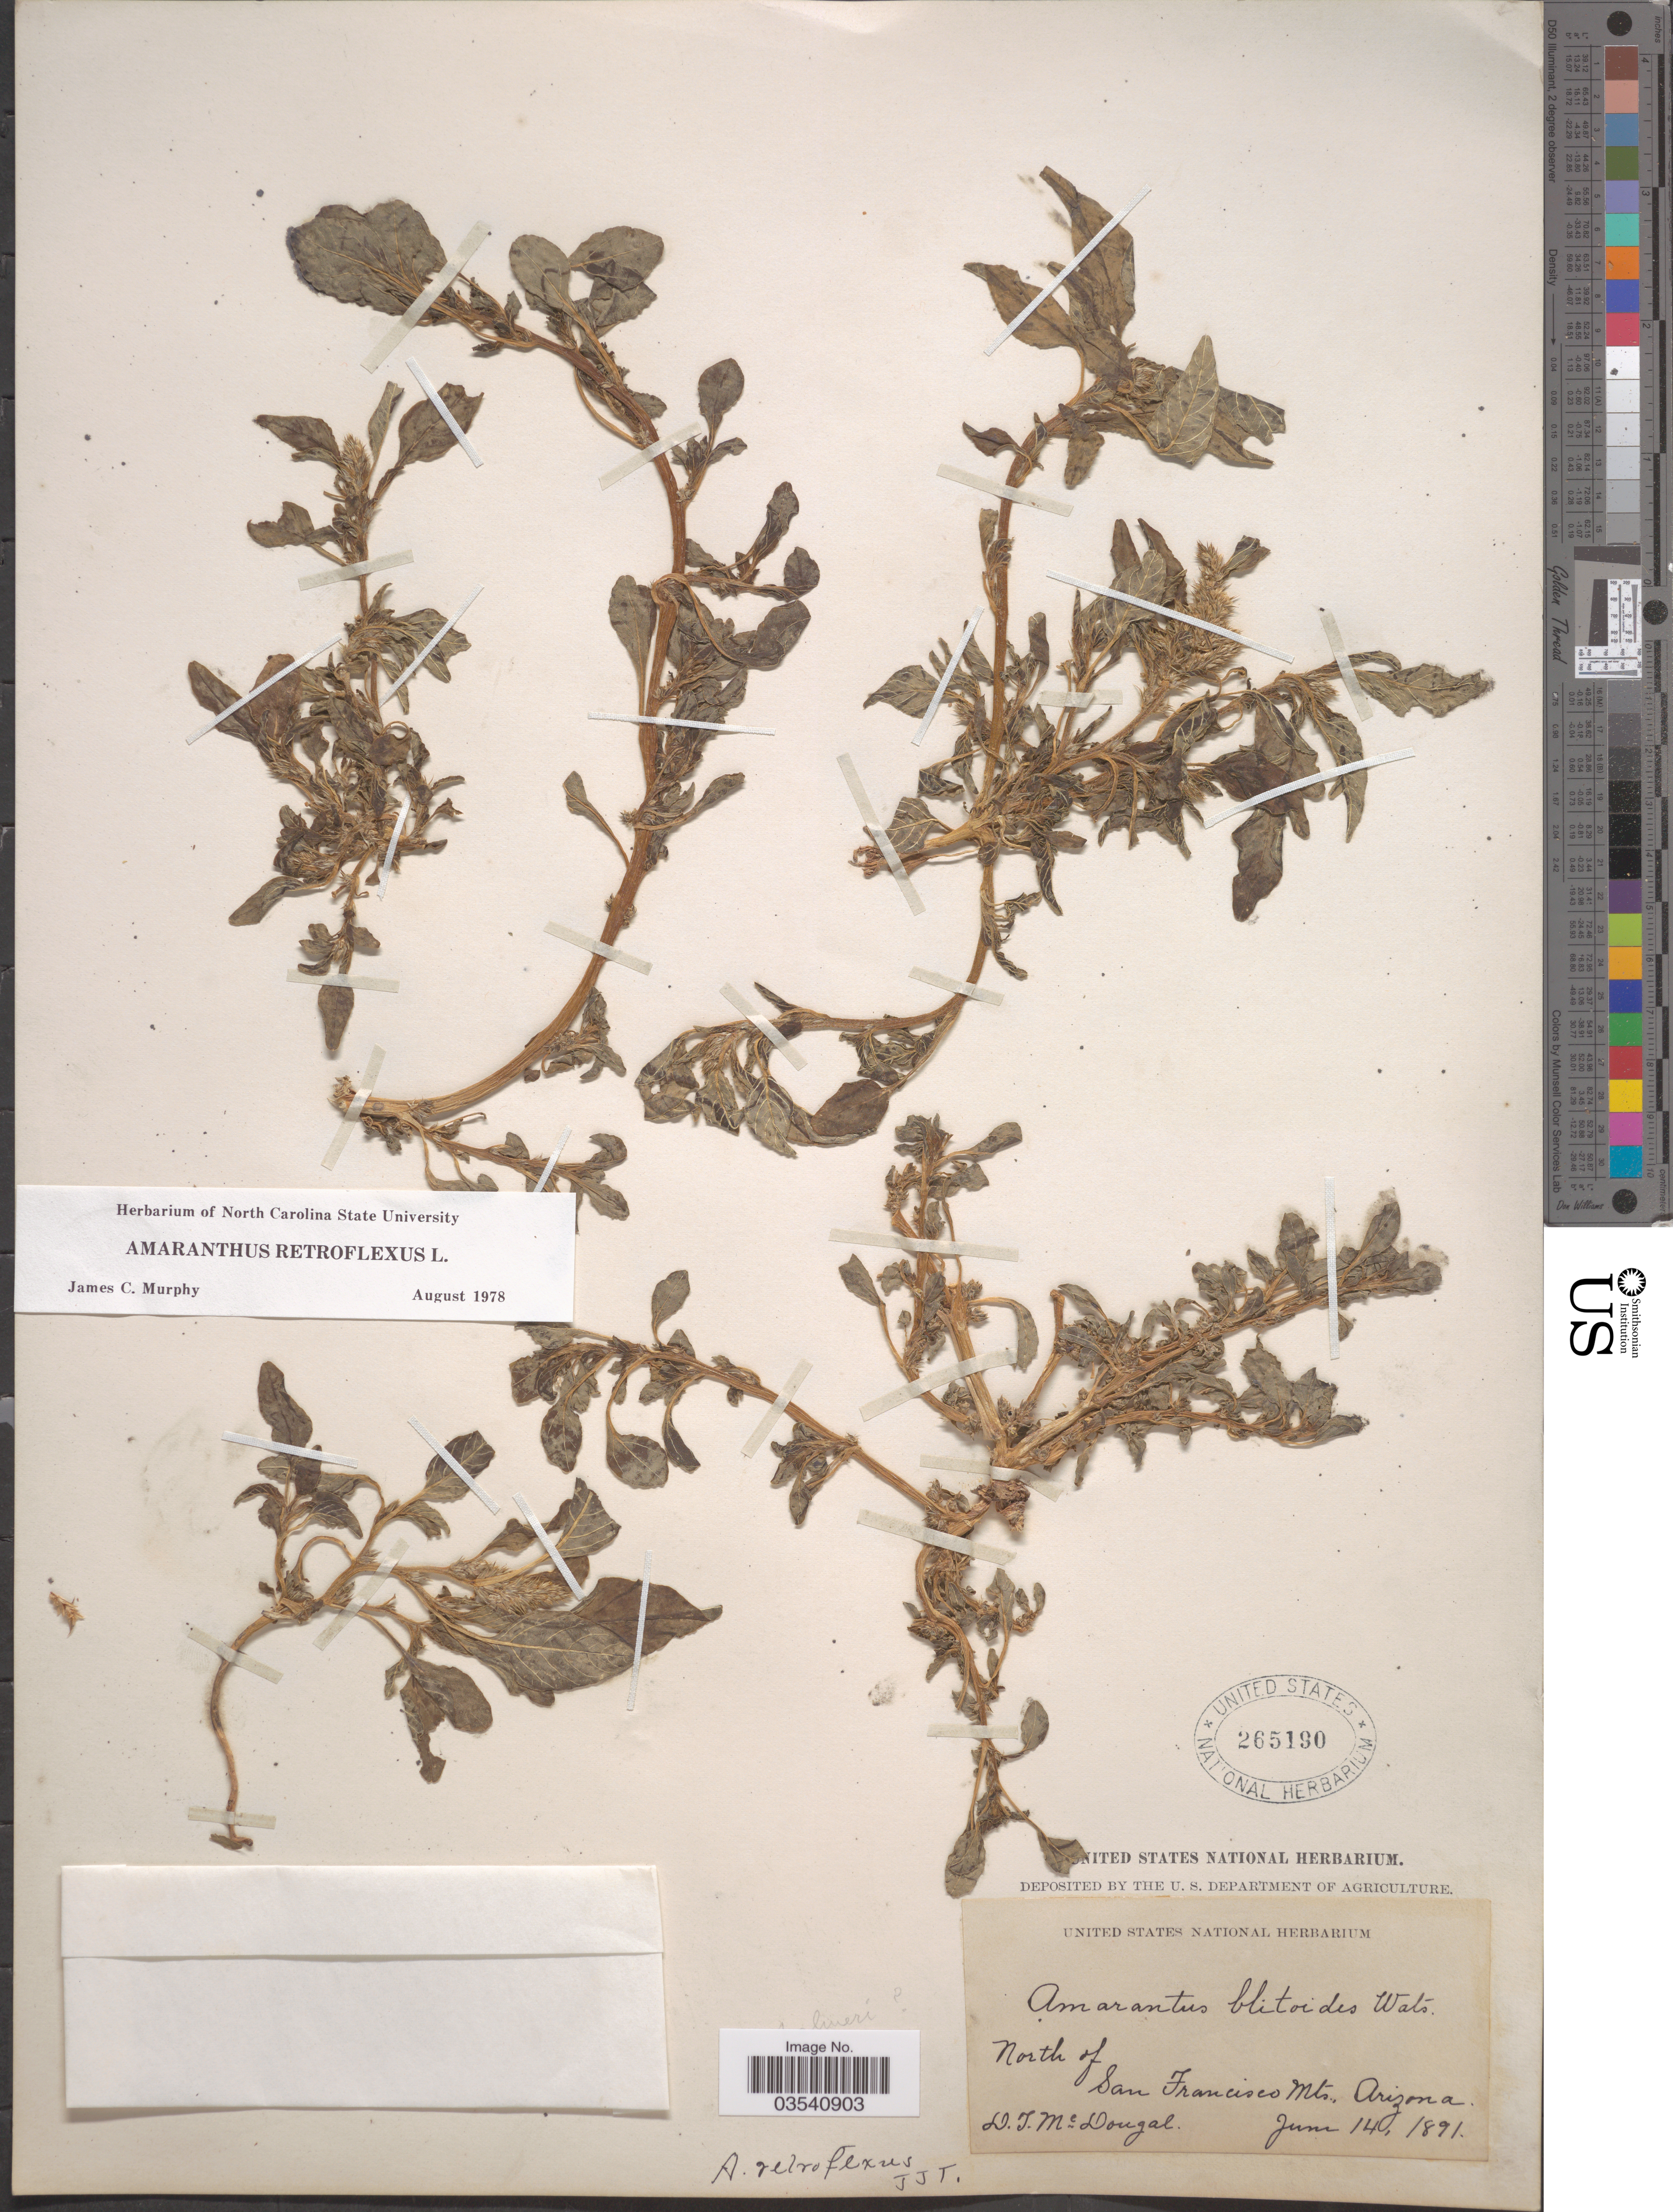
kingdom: Plantae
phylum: Tracheophyta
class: Magnoliopsida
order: Caryophyllales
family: Amaranthaceae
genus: Amaranthus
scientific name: Amaranthus retroflexus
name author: L.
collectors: D. McDougal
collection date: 1891-06-14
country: United States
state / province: Arizona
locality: North of San Francisco Mts.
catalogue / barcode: US 265190